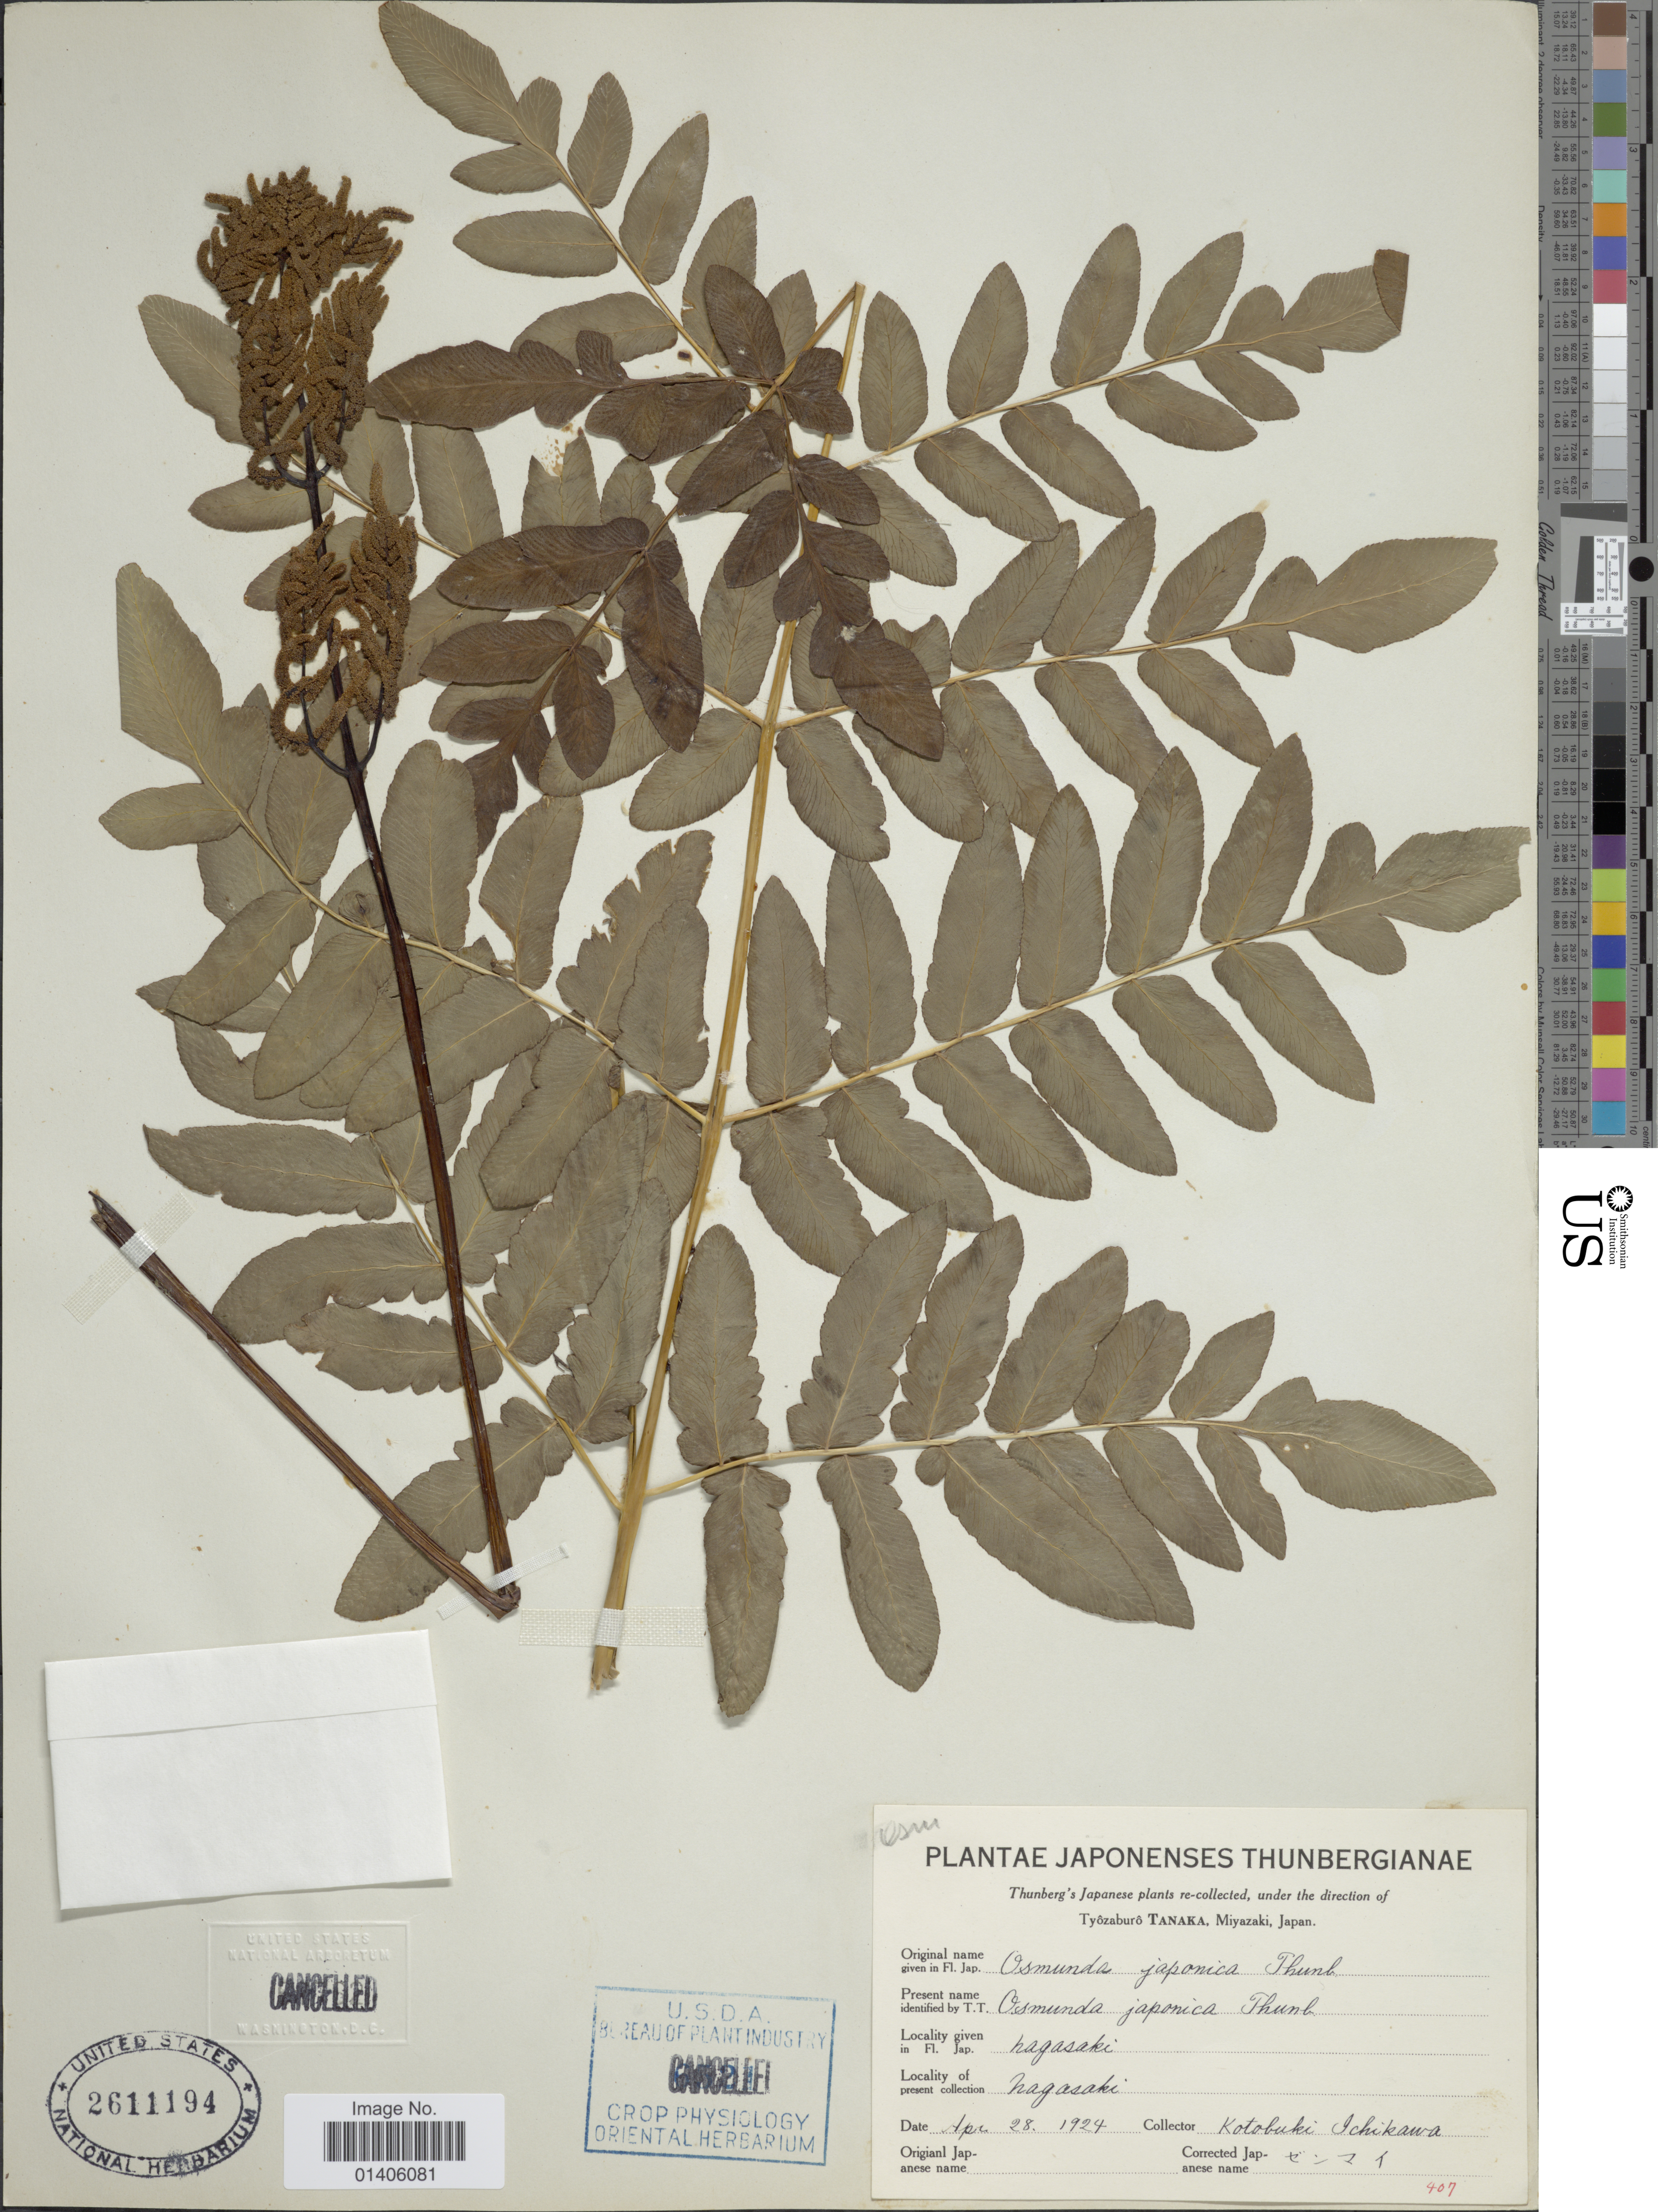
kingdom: Plantae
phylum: Tracheophyta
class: Polypodiopsida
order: Osmundales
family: Osmundaceae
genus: Osmunda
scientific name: Osmunda japonica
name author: Thunb.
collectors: K. Ichikawa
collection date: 1924-04-28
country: Japan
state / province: Nagasaki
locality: Tyôzaburô Tanaka, Miyazaki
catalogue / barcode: US 2611194